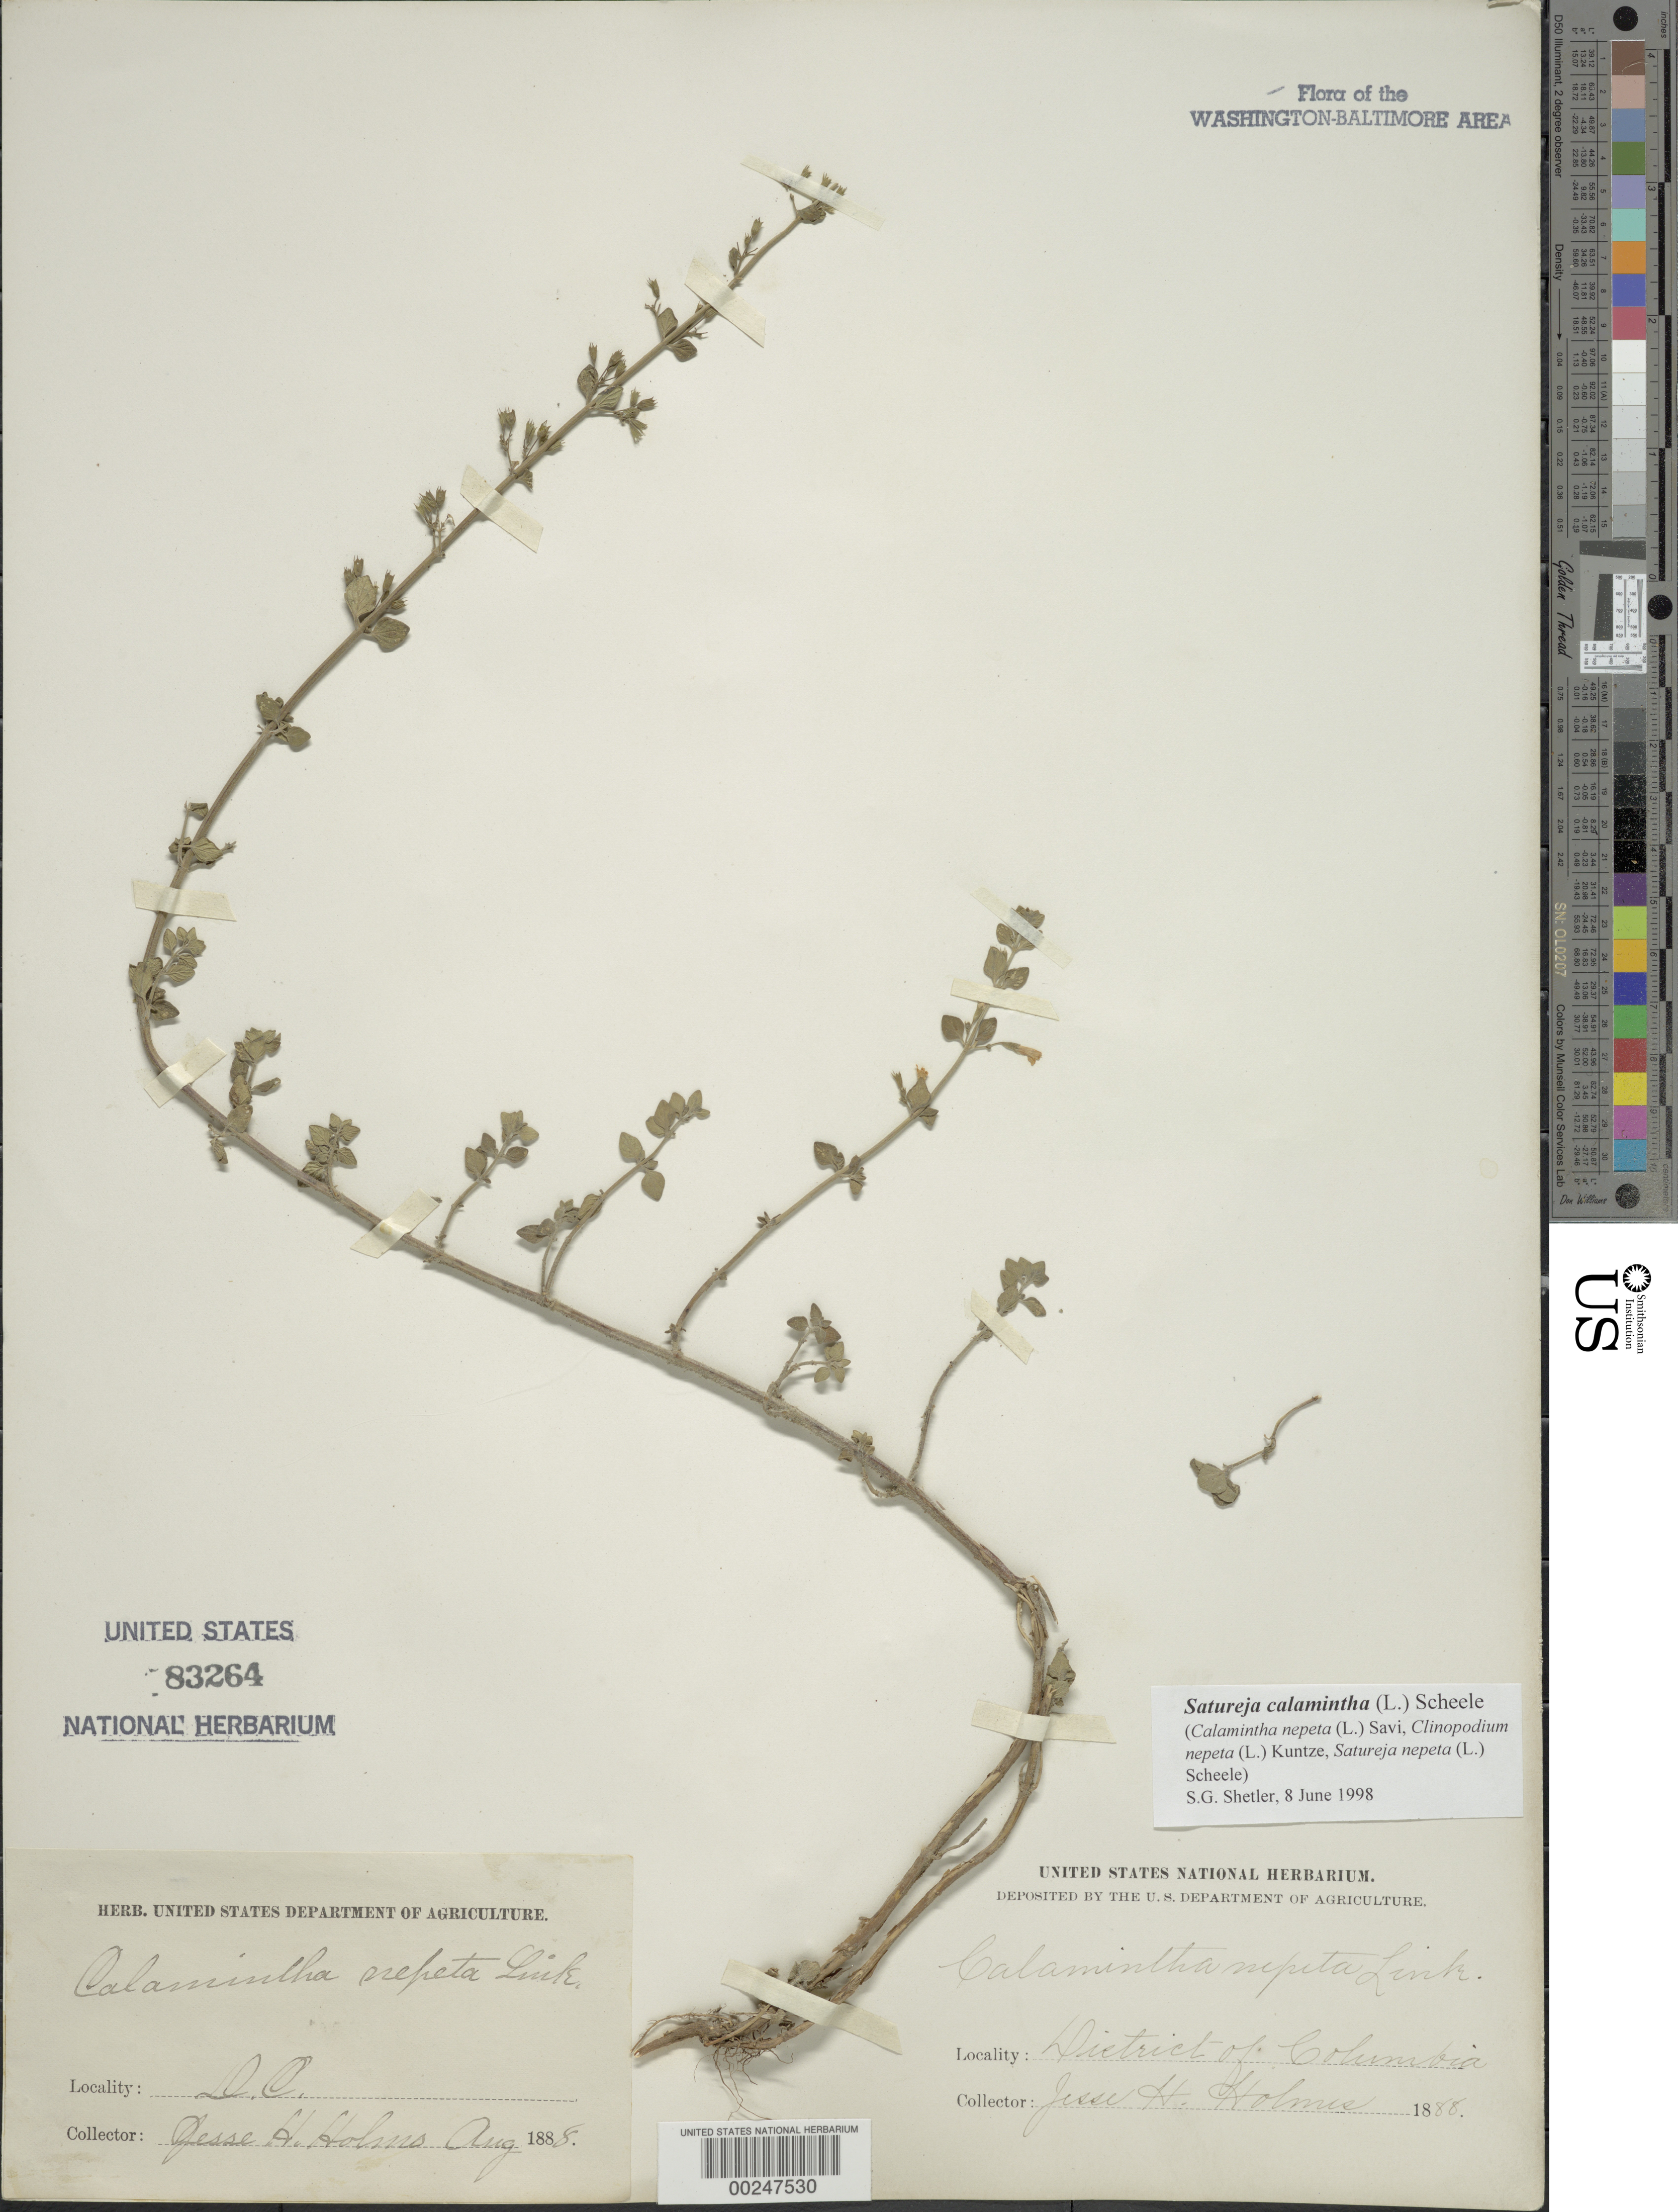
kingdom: Plantae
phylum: Tracheophyta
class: Magnoliopsida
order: Lamiales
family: Lamiaceae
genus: Clinopodium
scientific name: Clinopodium nepeta subsp. glandulosum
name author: (Req.) Govaerts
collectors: J. H. Holms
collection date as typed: Aug 1888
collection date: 1888-08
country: United States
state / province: District of Columbia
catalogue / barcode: US 83264